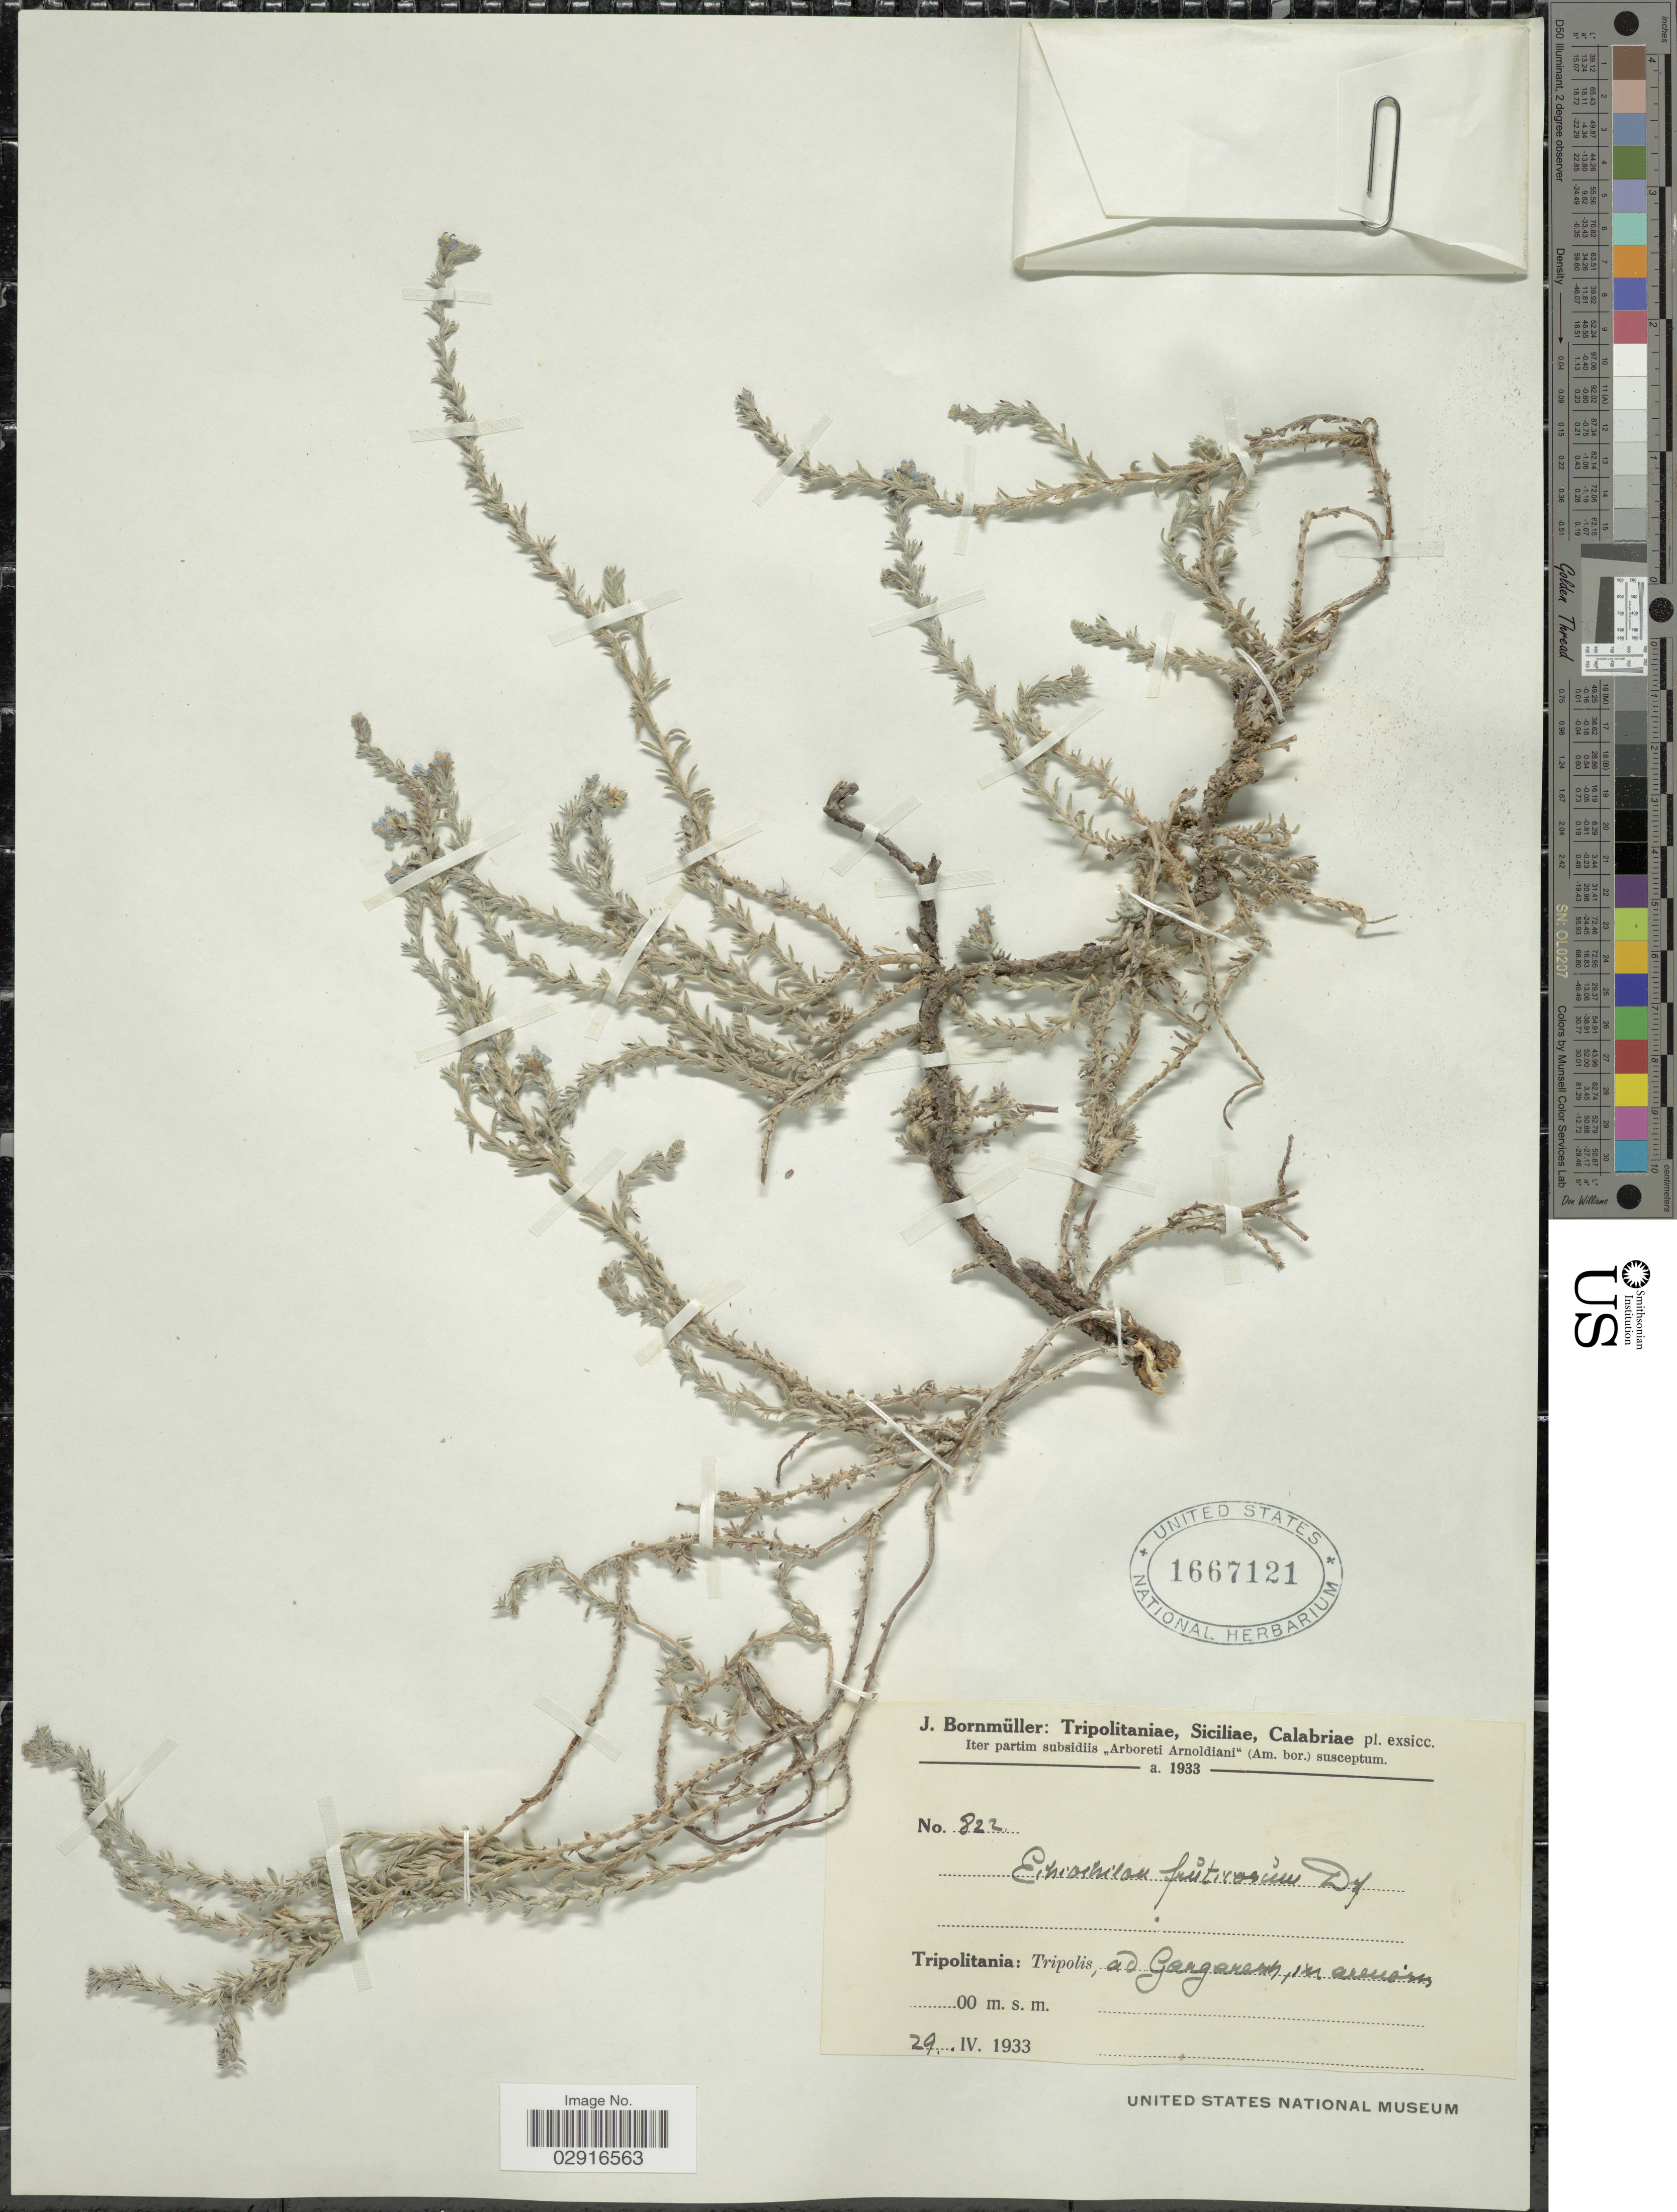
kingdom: Plantae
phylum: Tracheophyta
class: Magnoliopsida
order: Boraginales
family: Boraginaceae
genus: Echiochilon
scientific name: Echiochilon fruticosum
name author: Desf.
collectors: J. Bornmüller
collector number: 822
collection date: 1933-04-29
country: Libya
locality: Tripolitania: Tripolis, ad Gargaresh.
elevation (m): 0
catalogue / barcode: US 1667121